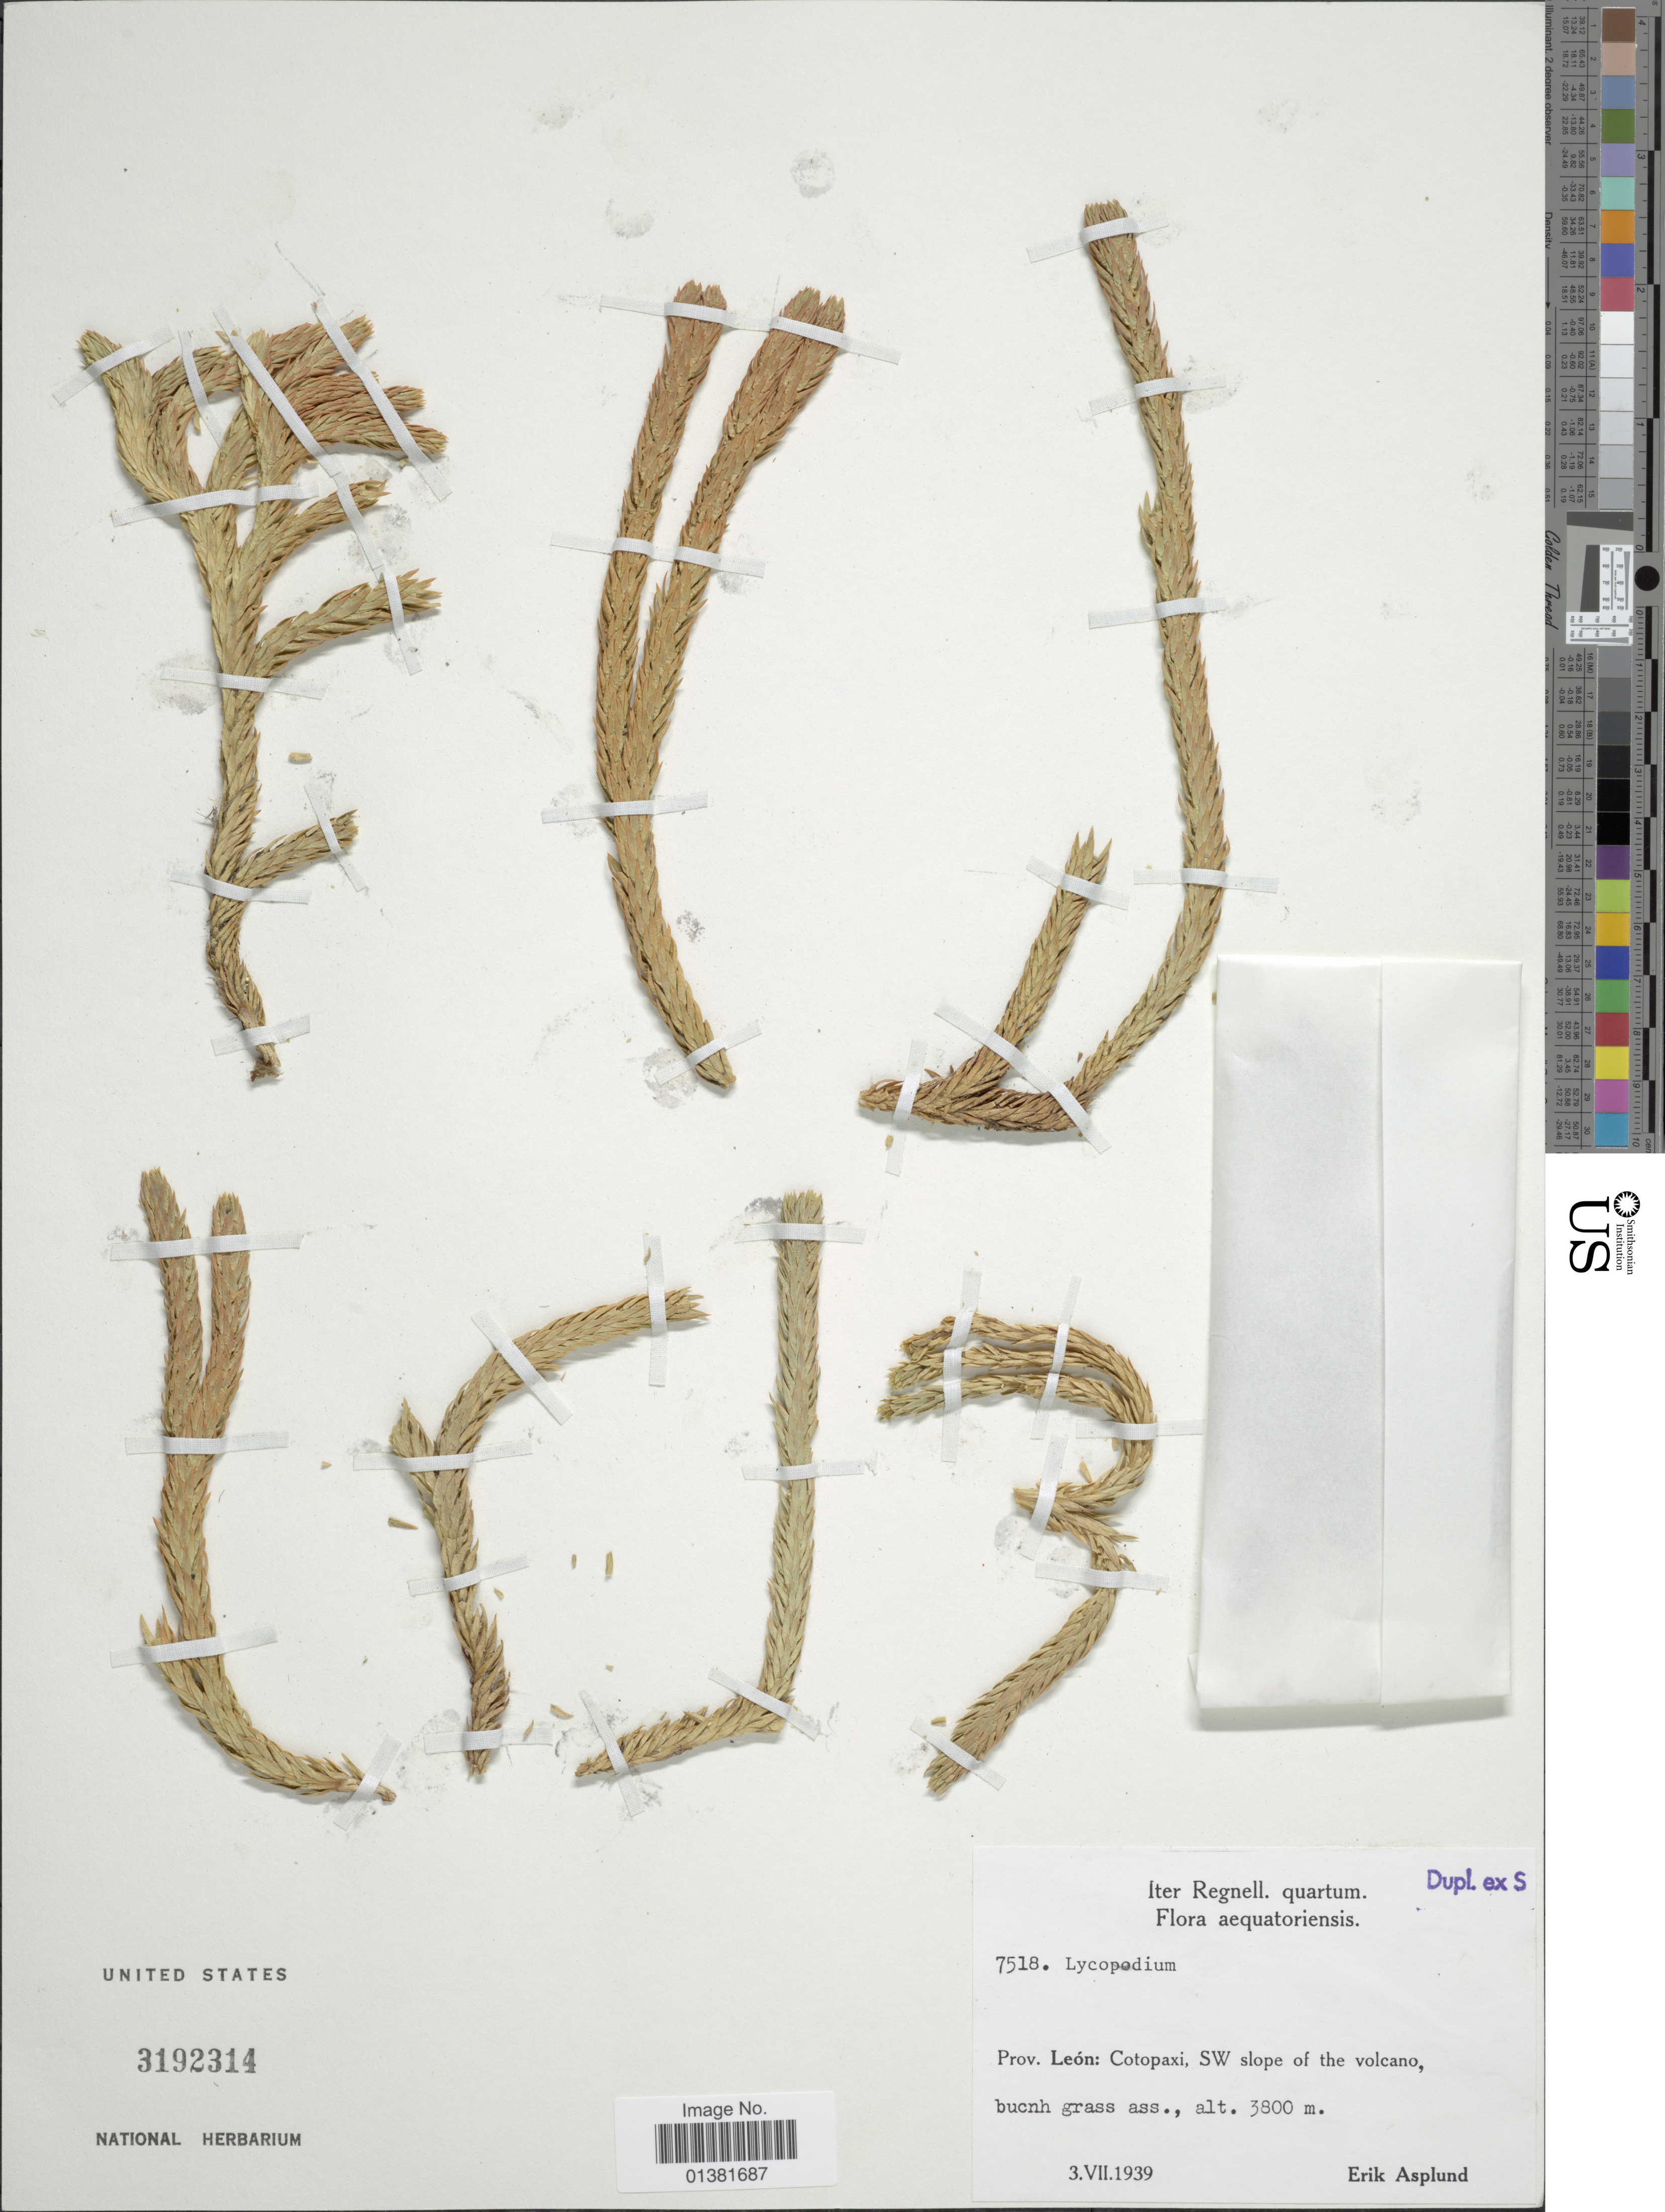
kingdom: Plantae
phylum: Tracheophyta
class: Lycopodiopsida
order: Lycopodiales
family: Lycopodiaceae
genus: Phlegmariurus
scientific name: Phlegmariurus sp.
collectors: E. Asplund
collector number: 7518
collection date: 1939-07-03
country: Ecuador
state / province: Cotopaxi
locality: Prov. León, SW slope of the volcano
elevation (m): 3800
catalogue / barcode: US 3192314